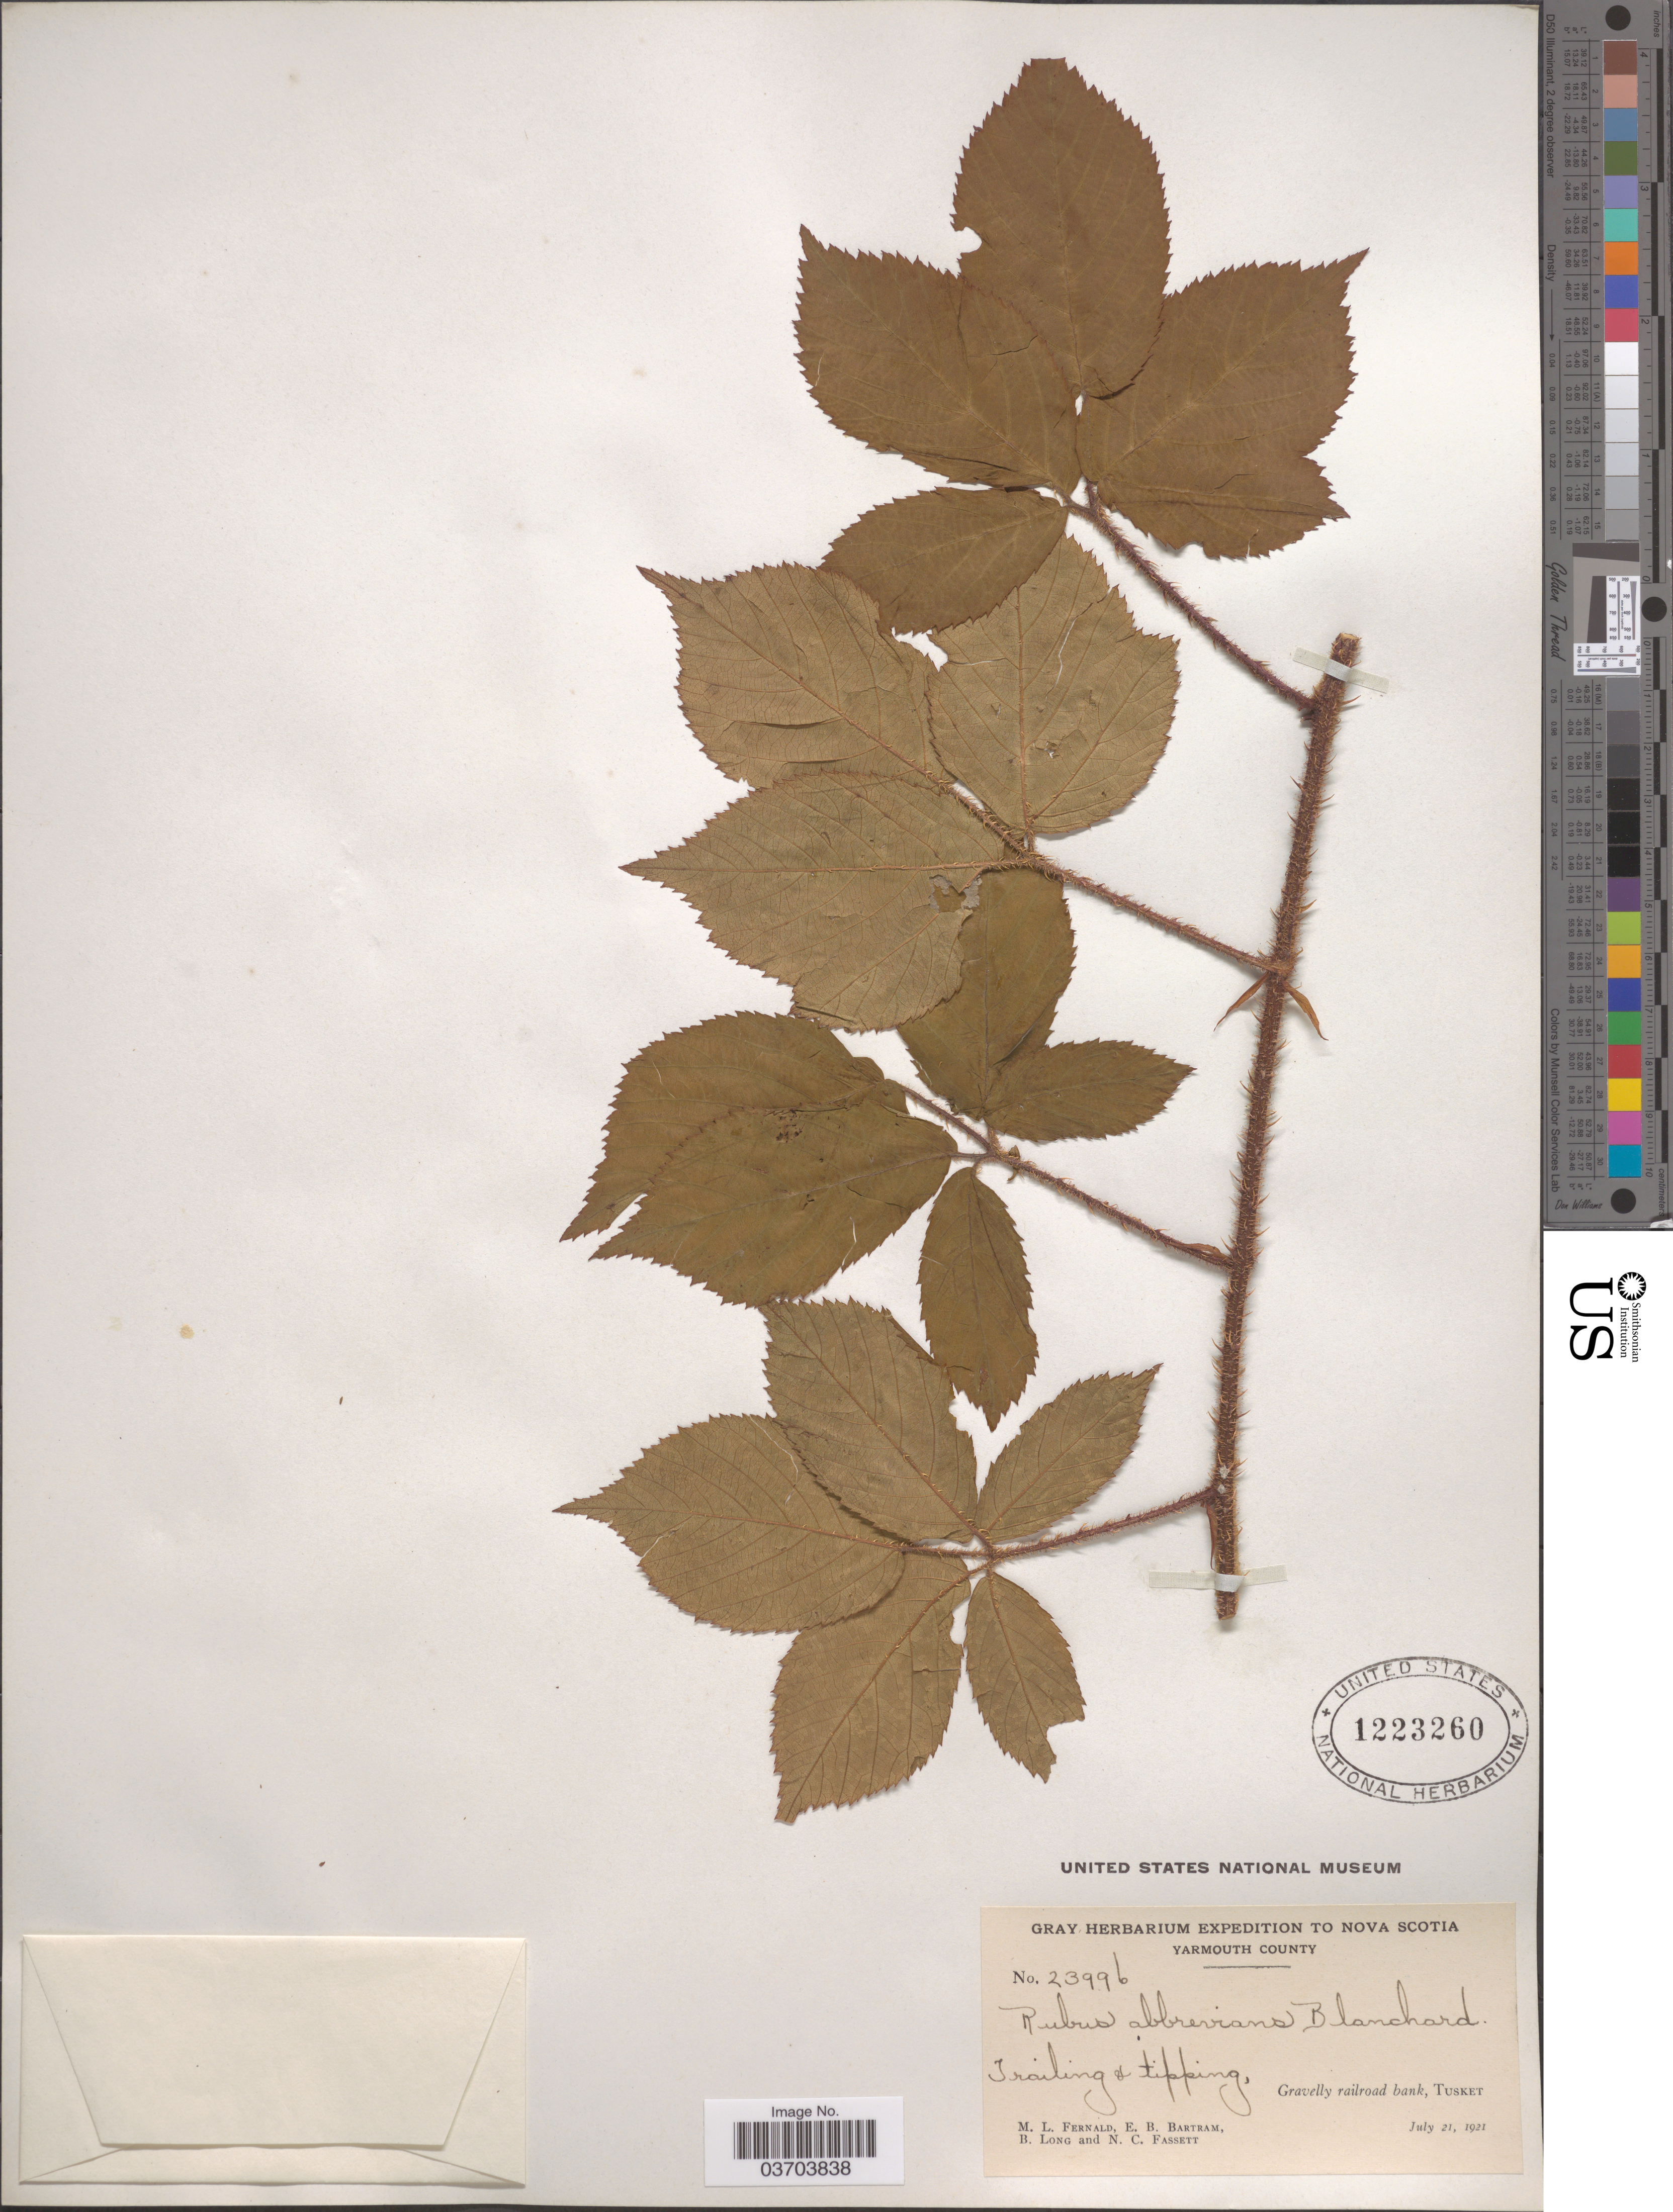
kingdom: Plantae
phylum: Tracheophyta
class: Magnoliopsida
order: Rosales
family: Rosaceae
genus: Rubus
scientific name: Rubus abbrevians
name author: Blanch.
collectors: M. L. Fernald, E. B. Bartram, B. Long & N. C. Fassett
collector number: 23996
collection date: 1921-07-21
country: Canada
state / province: Nova Scotia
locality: Yarmouth County. Trailing & tipping, Gravelly railroad bank, Tusket.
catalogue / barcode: US 1223260